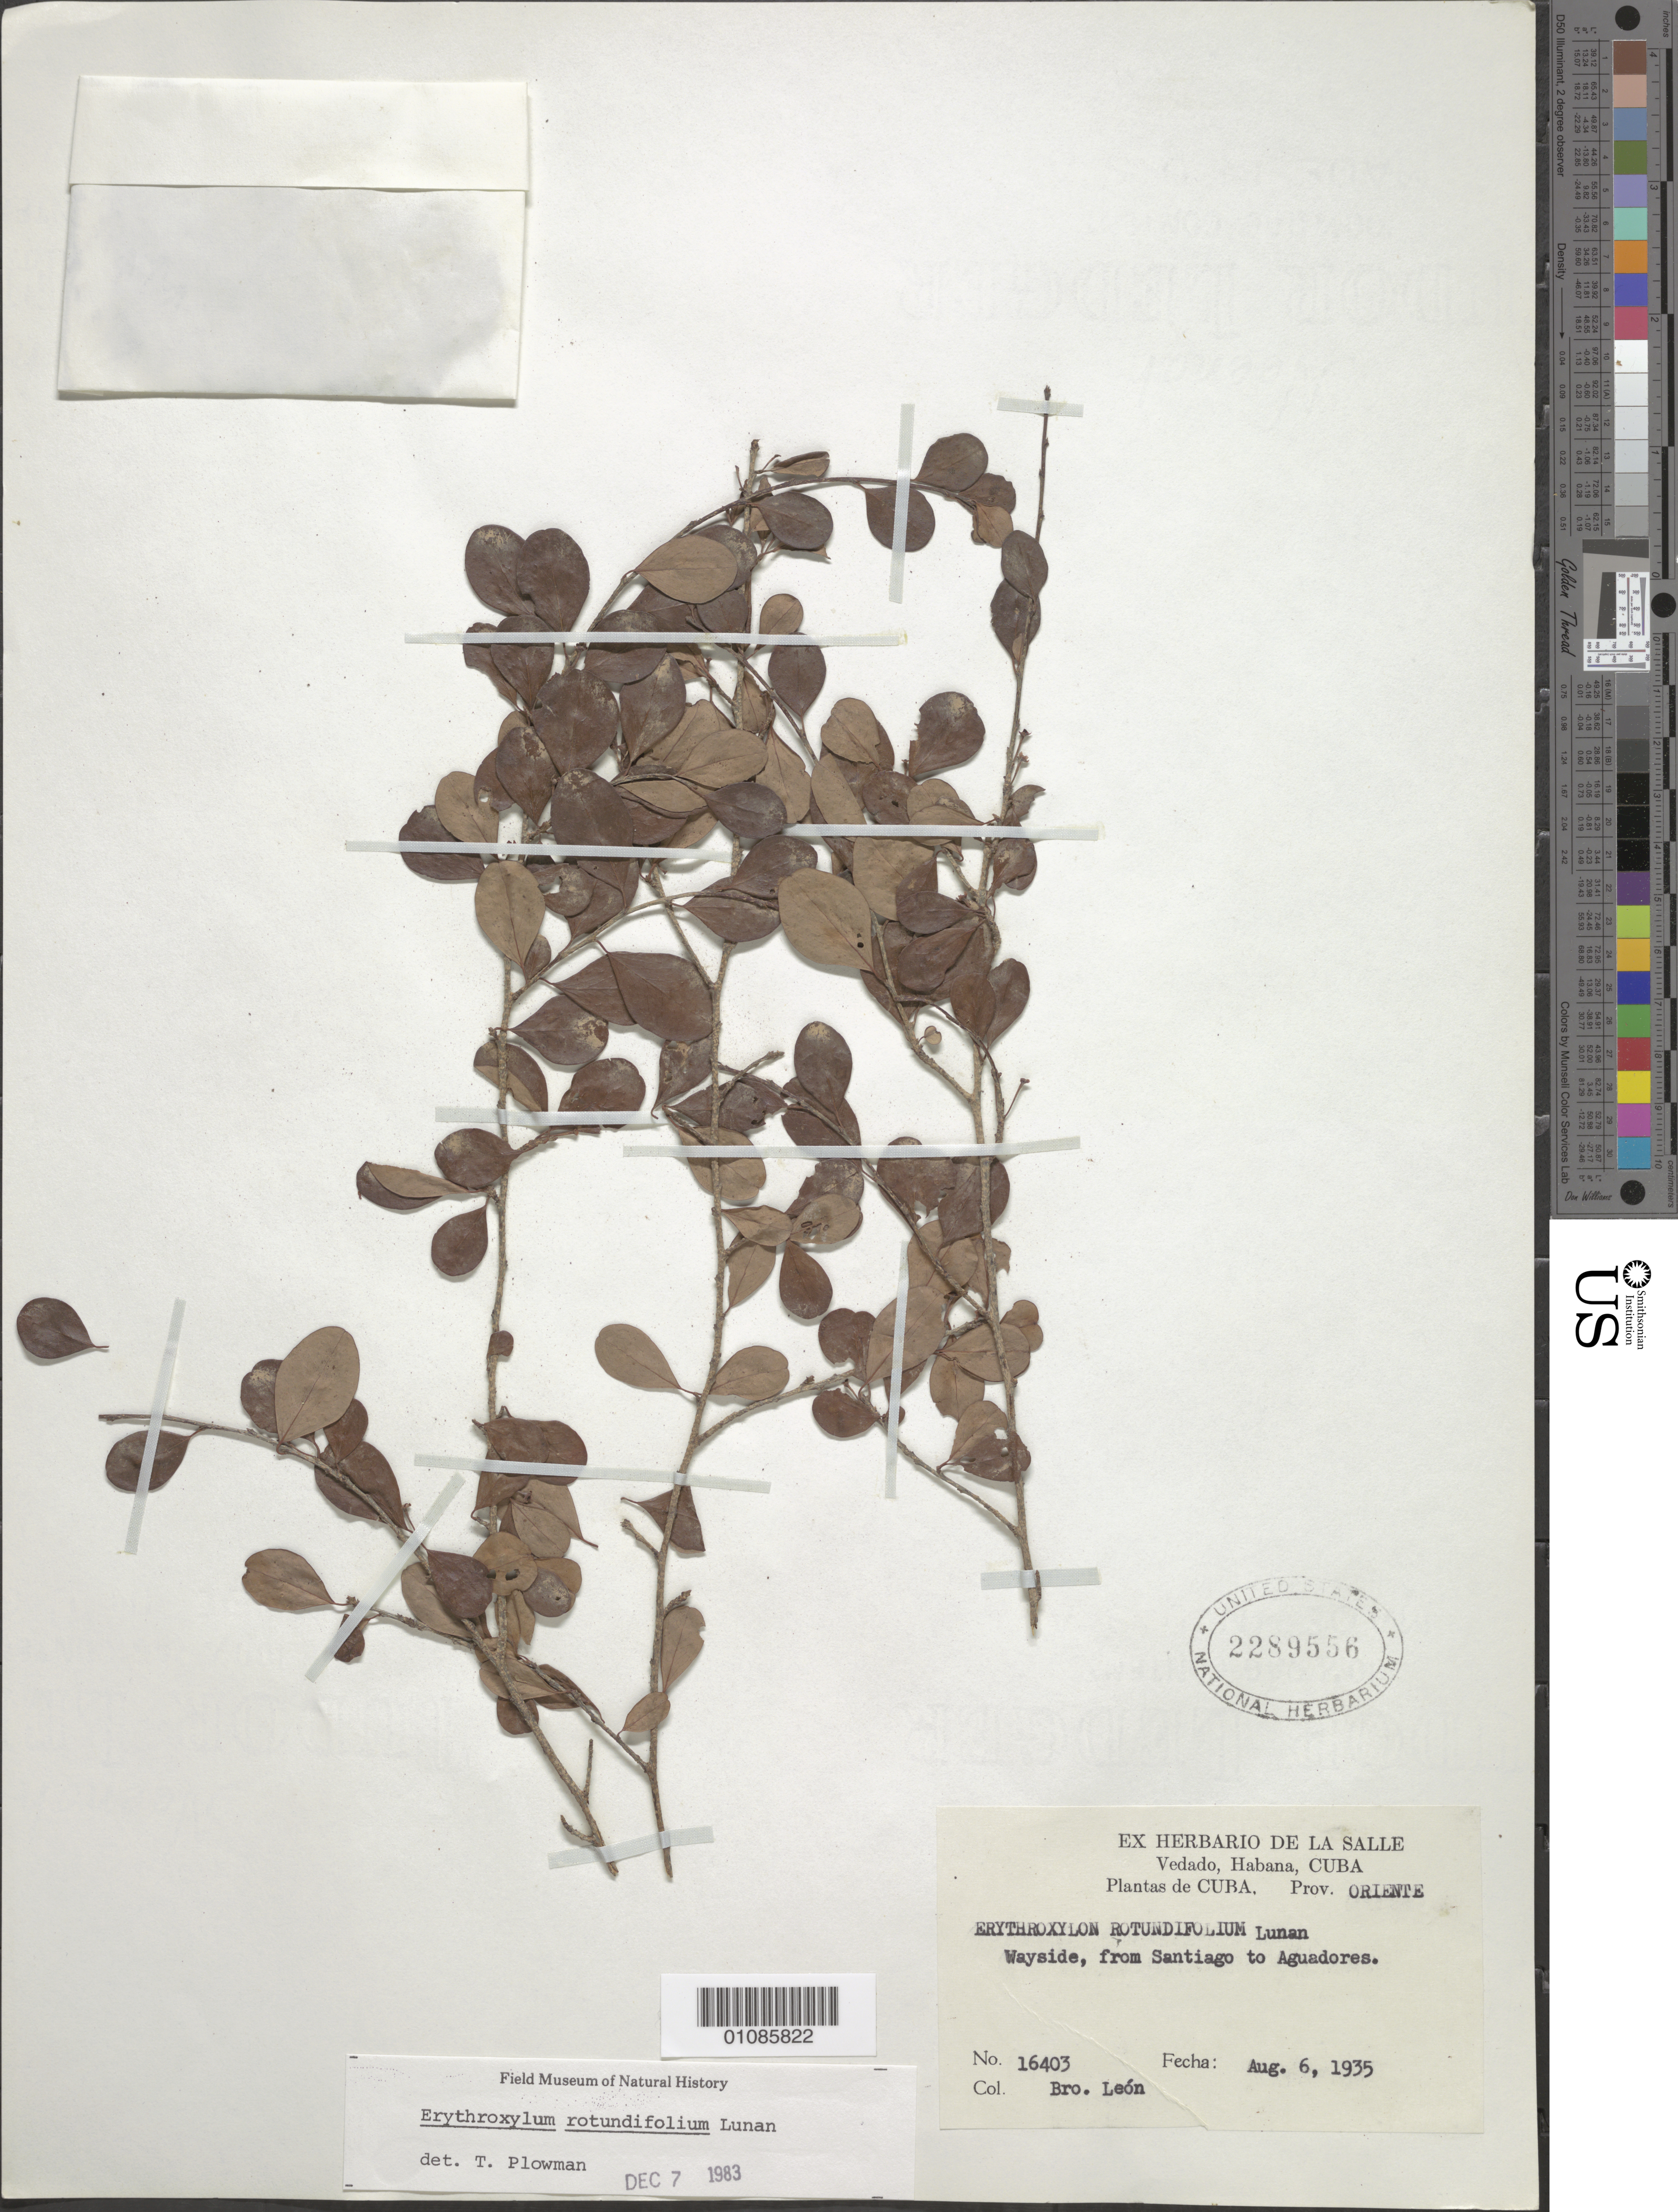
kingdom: Plantae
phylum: Tracheophyta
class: Magnoliopsida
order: Malpighiales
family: Erythroxylaceae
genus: Erythroxylum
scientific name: Erythroxylum rotundifolium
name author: Lunan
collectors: Bro. León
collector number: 16403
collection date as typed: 06 Aug 1935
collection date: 1935-08-06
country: Cuba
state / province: Santiago de Cuba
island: Cuba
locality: Wayside, from Santiago to Aguadores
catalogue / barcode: US 2289556